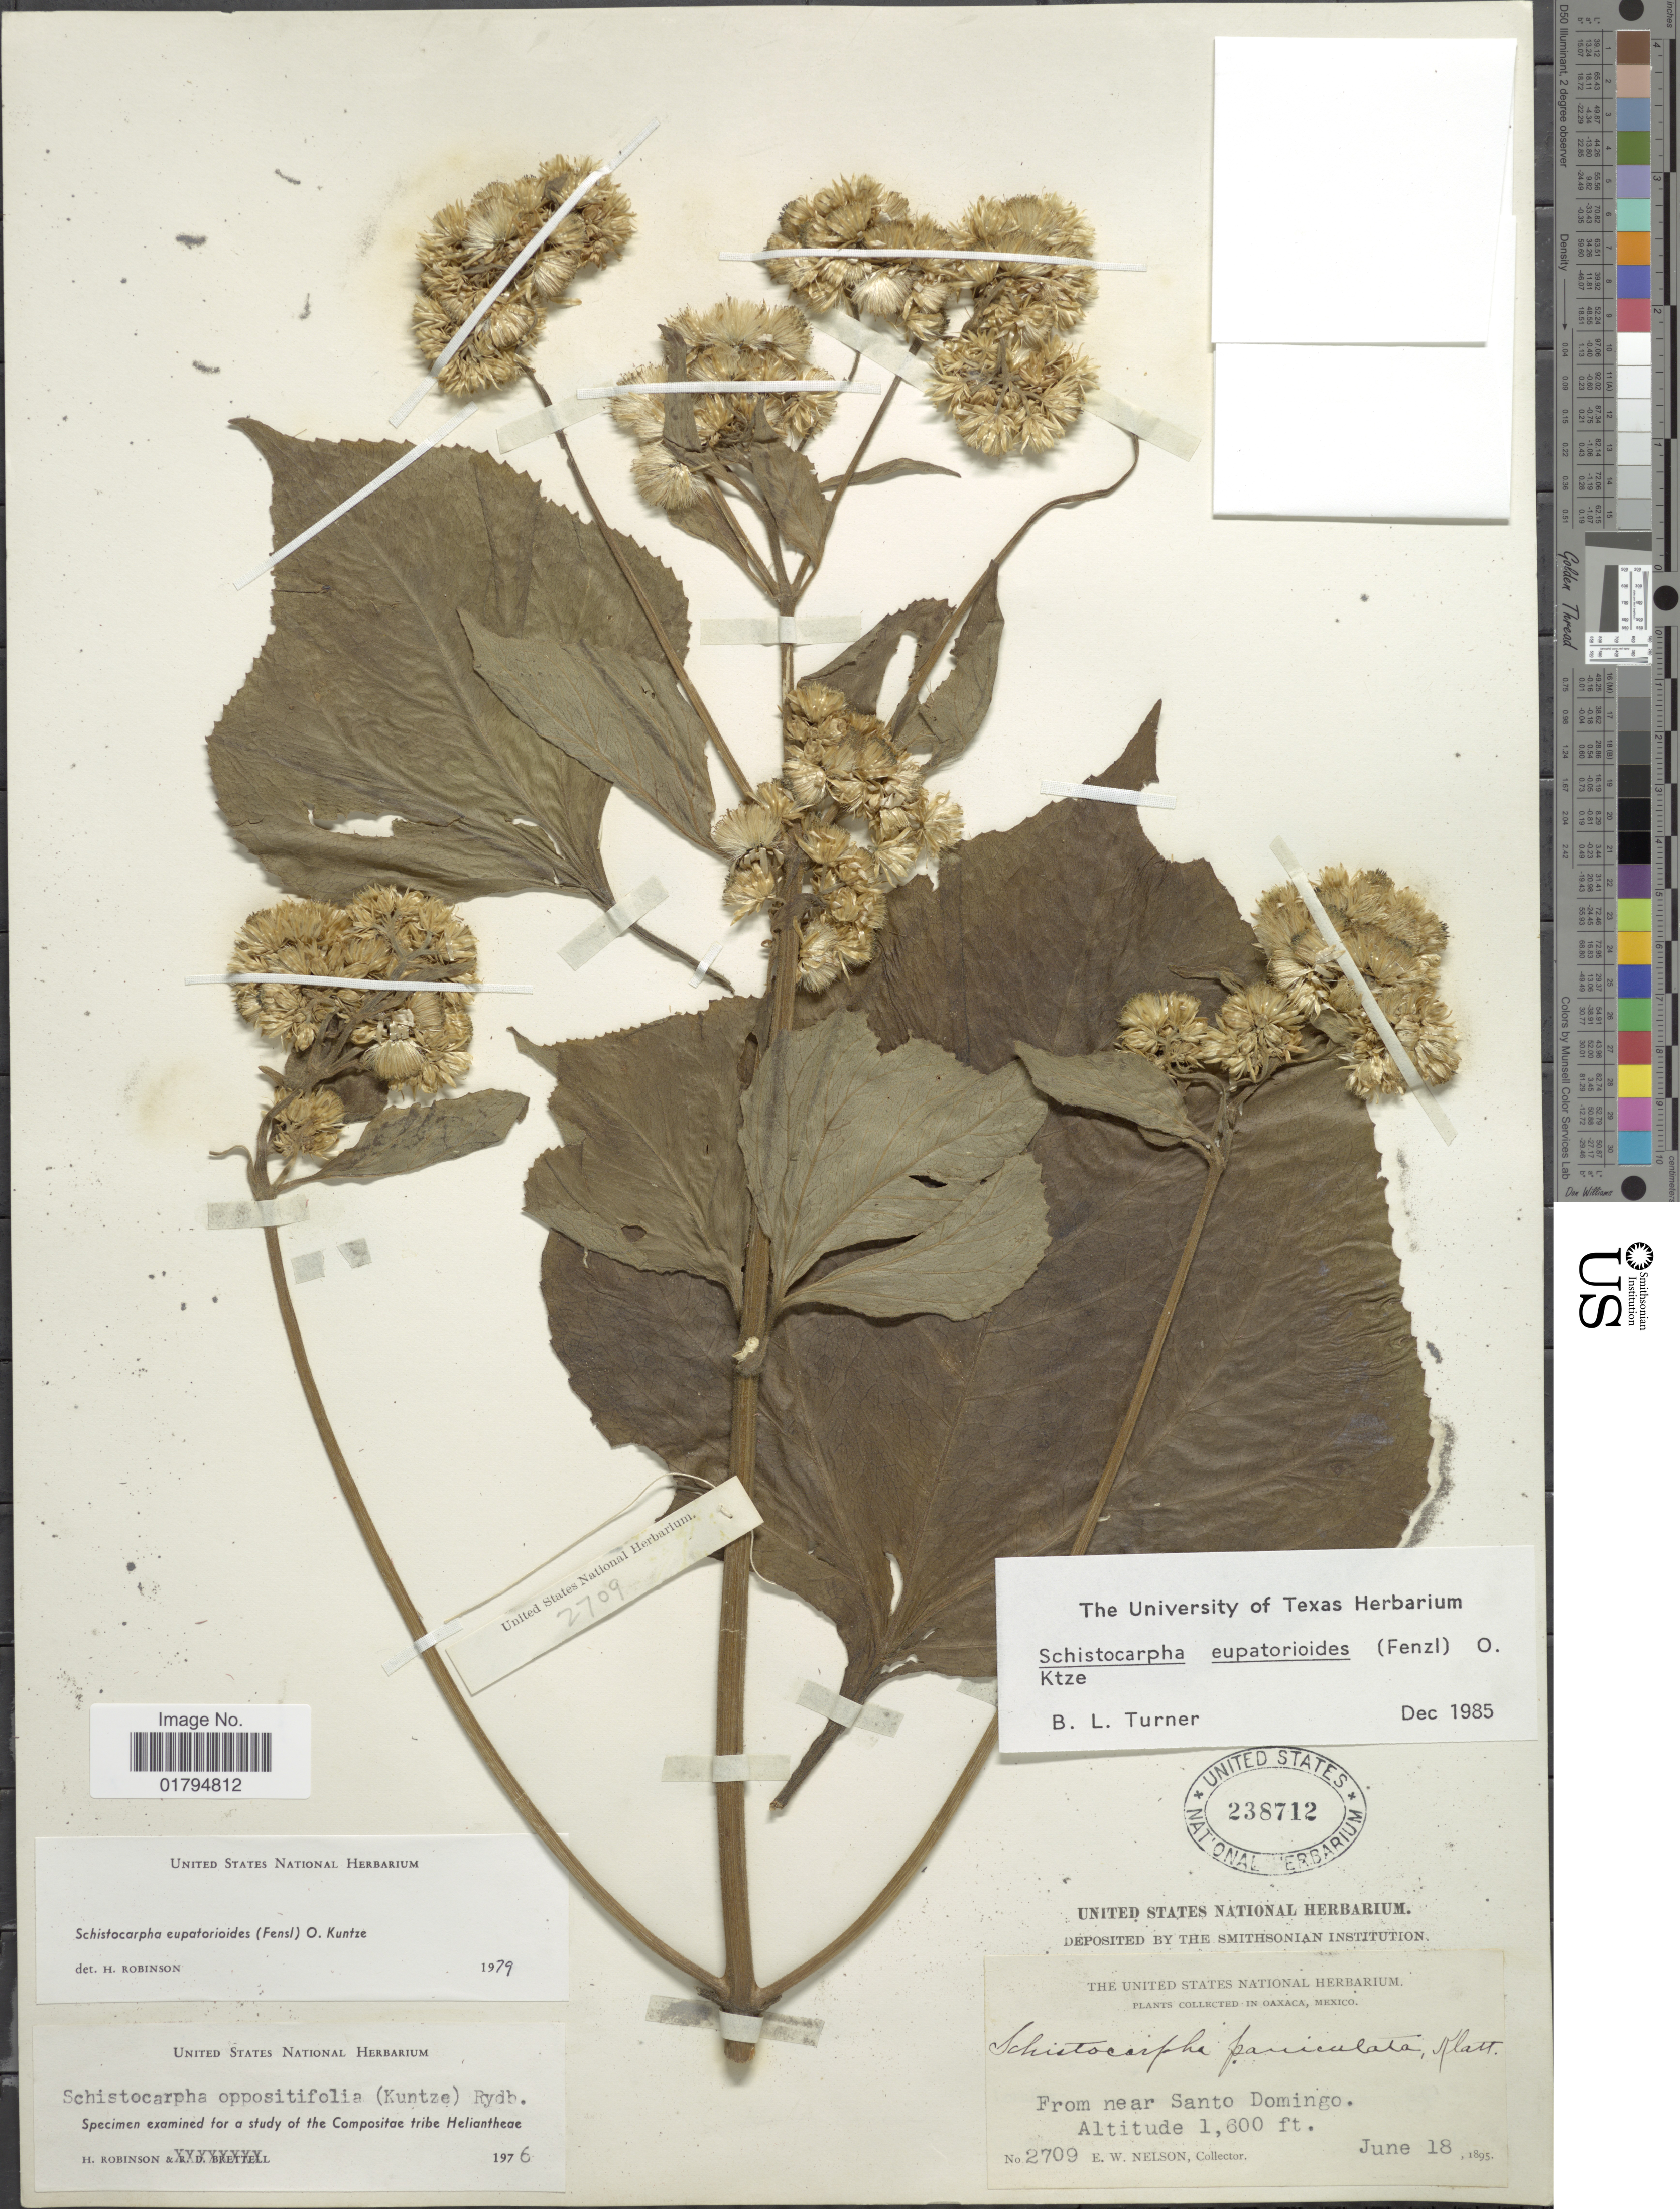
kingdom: Plantae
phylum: Tracheophyta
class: Magnoliopsida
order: Asterales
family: Asteraceae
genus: Schistocarpha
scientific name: Schistocarpha eupatorioides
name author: (Fenzl) Kuntze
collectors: E. W. Nelson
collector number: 2709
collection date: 1895-06-18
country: Mexico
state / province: Oaxaca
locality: Fom near Santo Domingo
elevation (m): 488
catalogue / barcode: US 238712